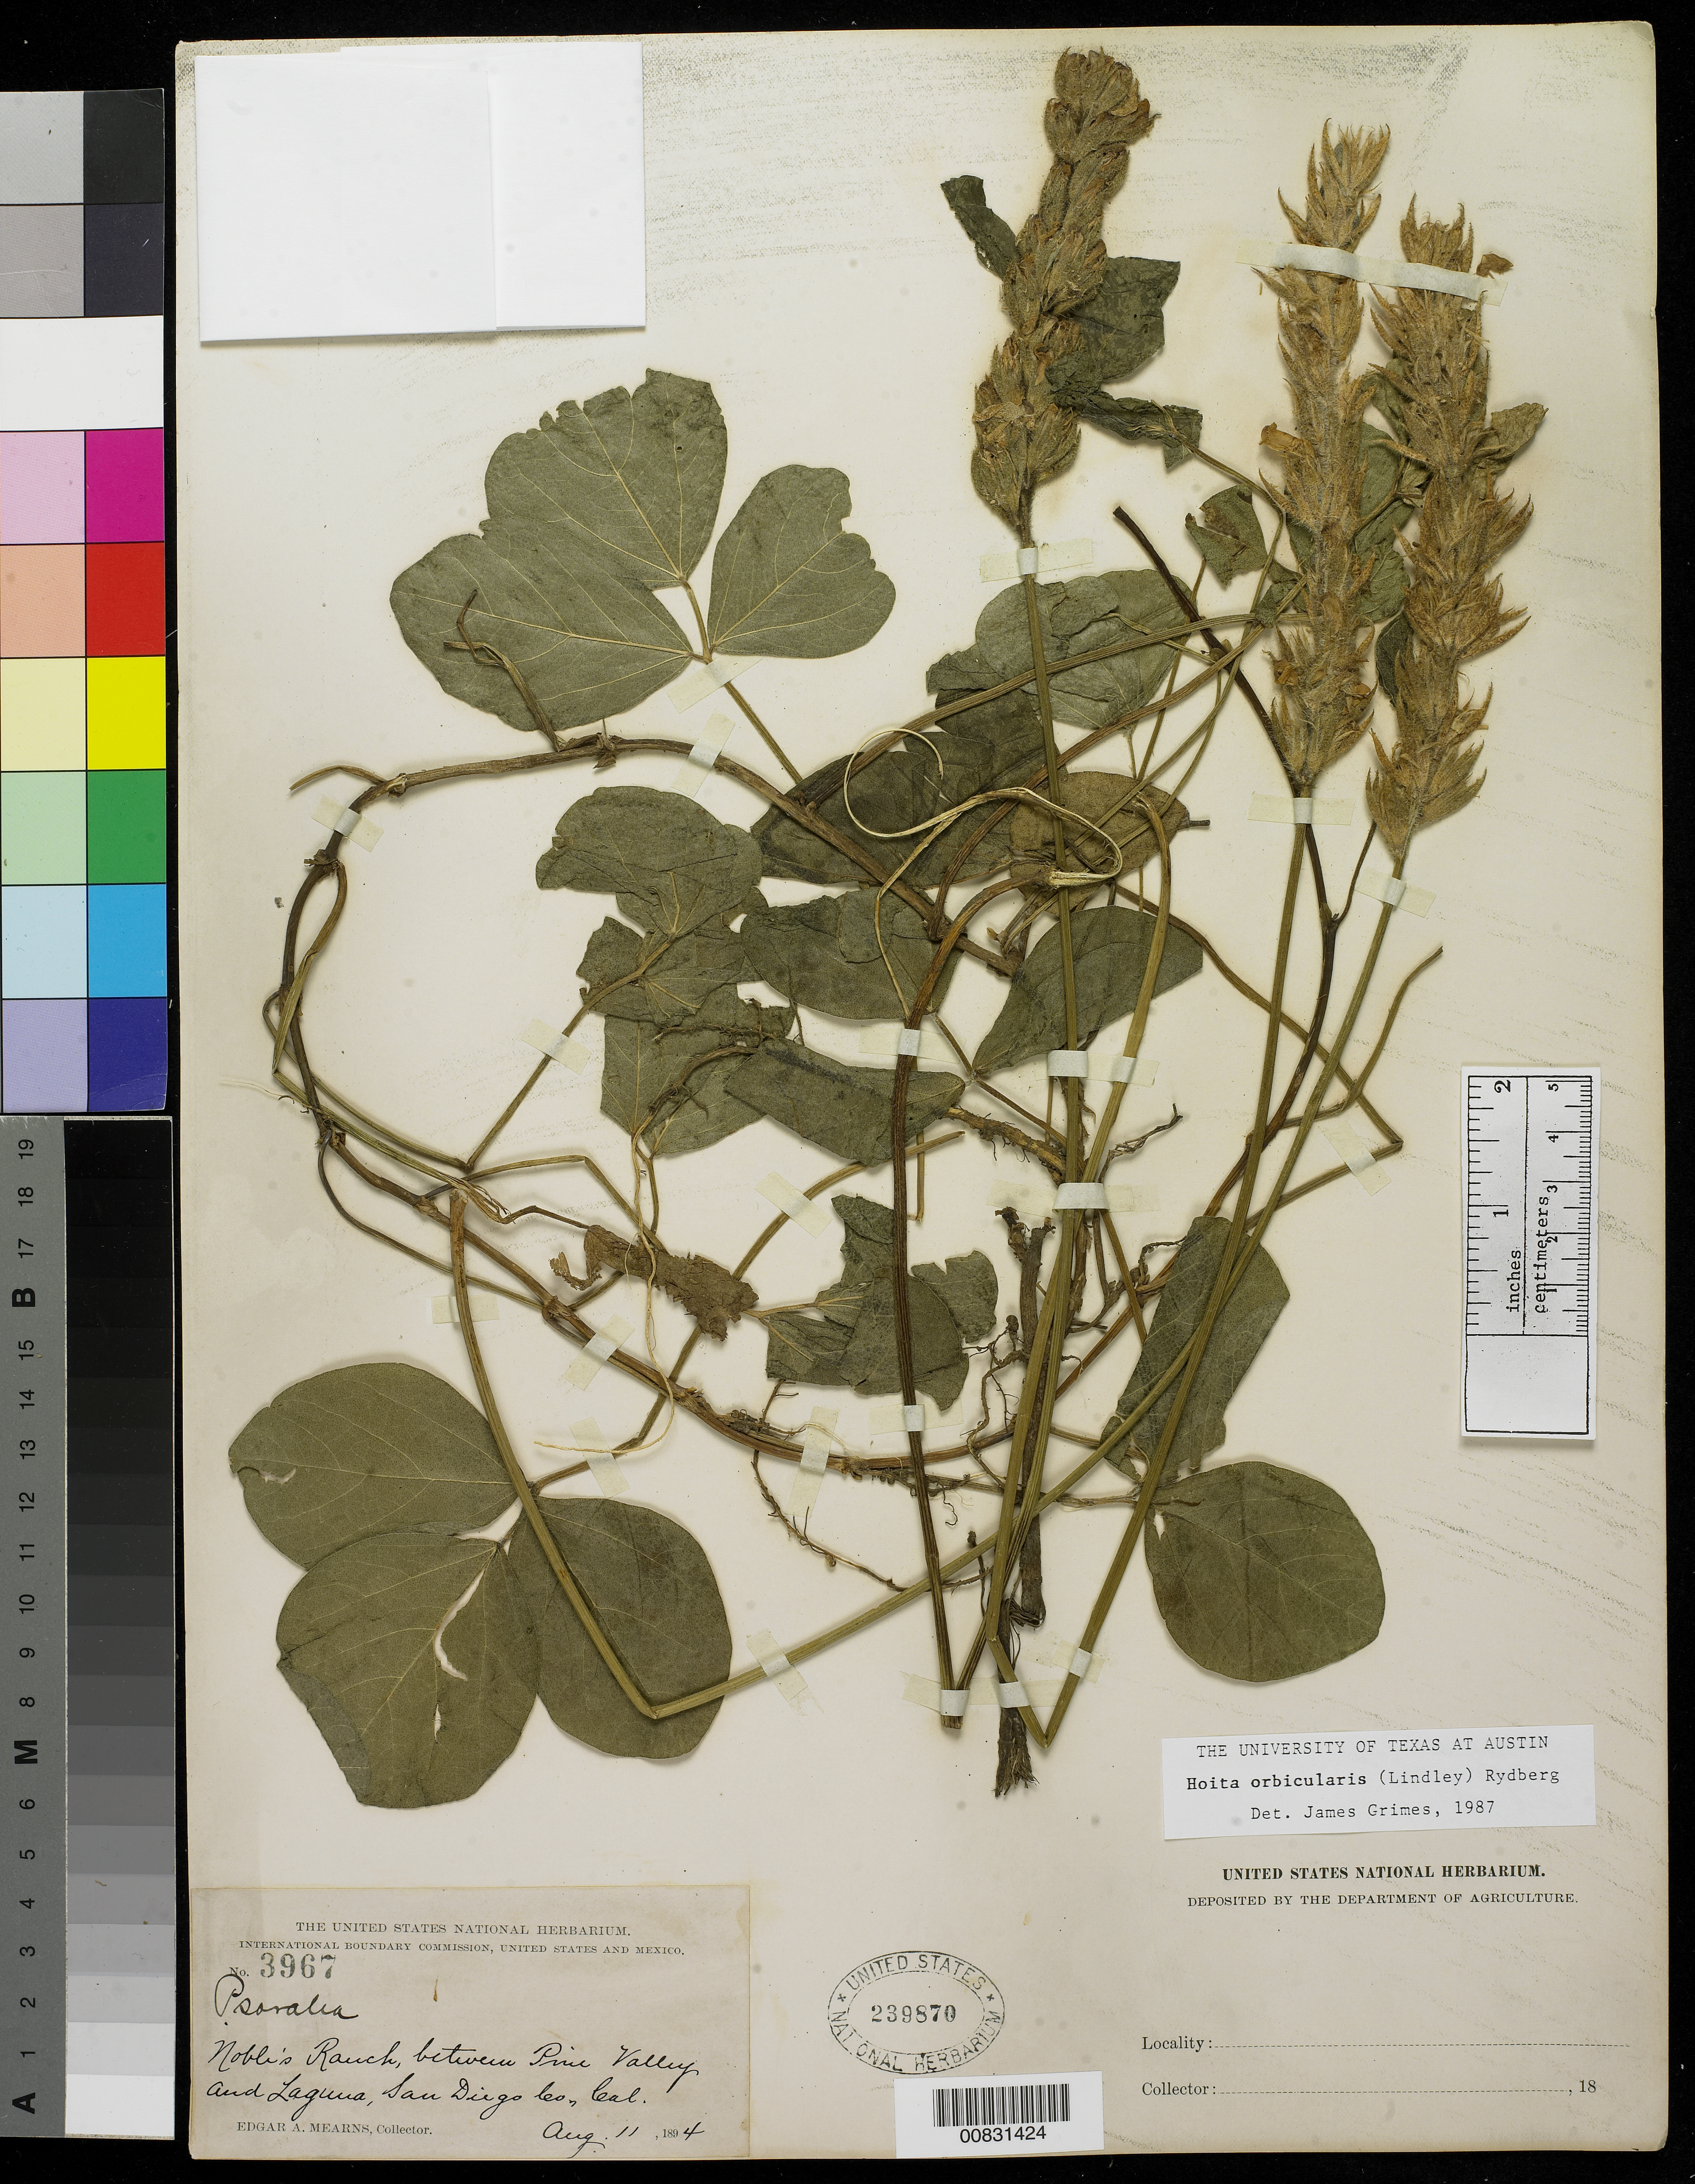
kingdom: Plantae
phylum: Tracheophyta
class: Magnoliopsida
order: Fabales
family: Fabaceae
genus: Hoita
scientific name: Hoita orbicularis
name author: (Lindl.) Rydb.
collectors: E. A. Mearns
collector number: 3967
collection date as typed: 11 Aug 1894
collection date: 1894-08-11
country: United States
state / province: California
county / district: San Diego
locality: Noble's ranch, between Pine Valley and Laguna, San Diego County, California.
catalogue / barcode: US 239870